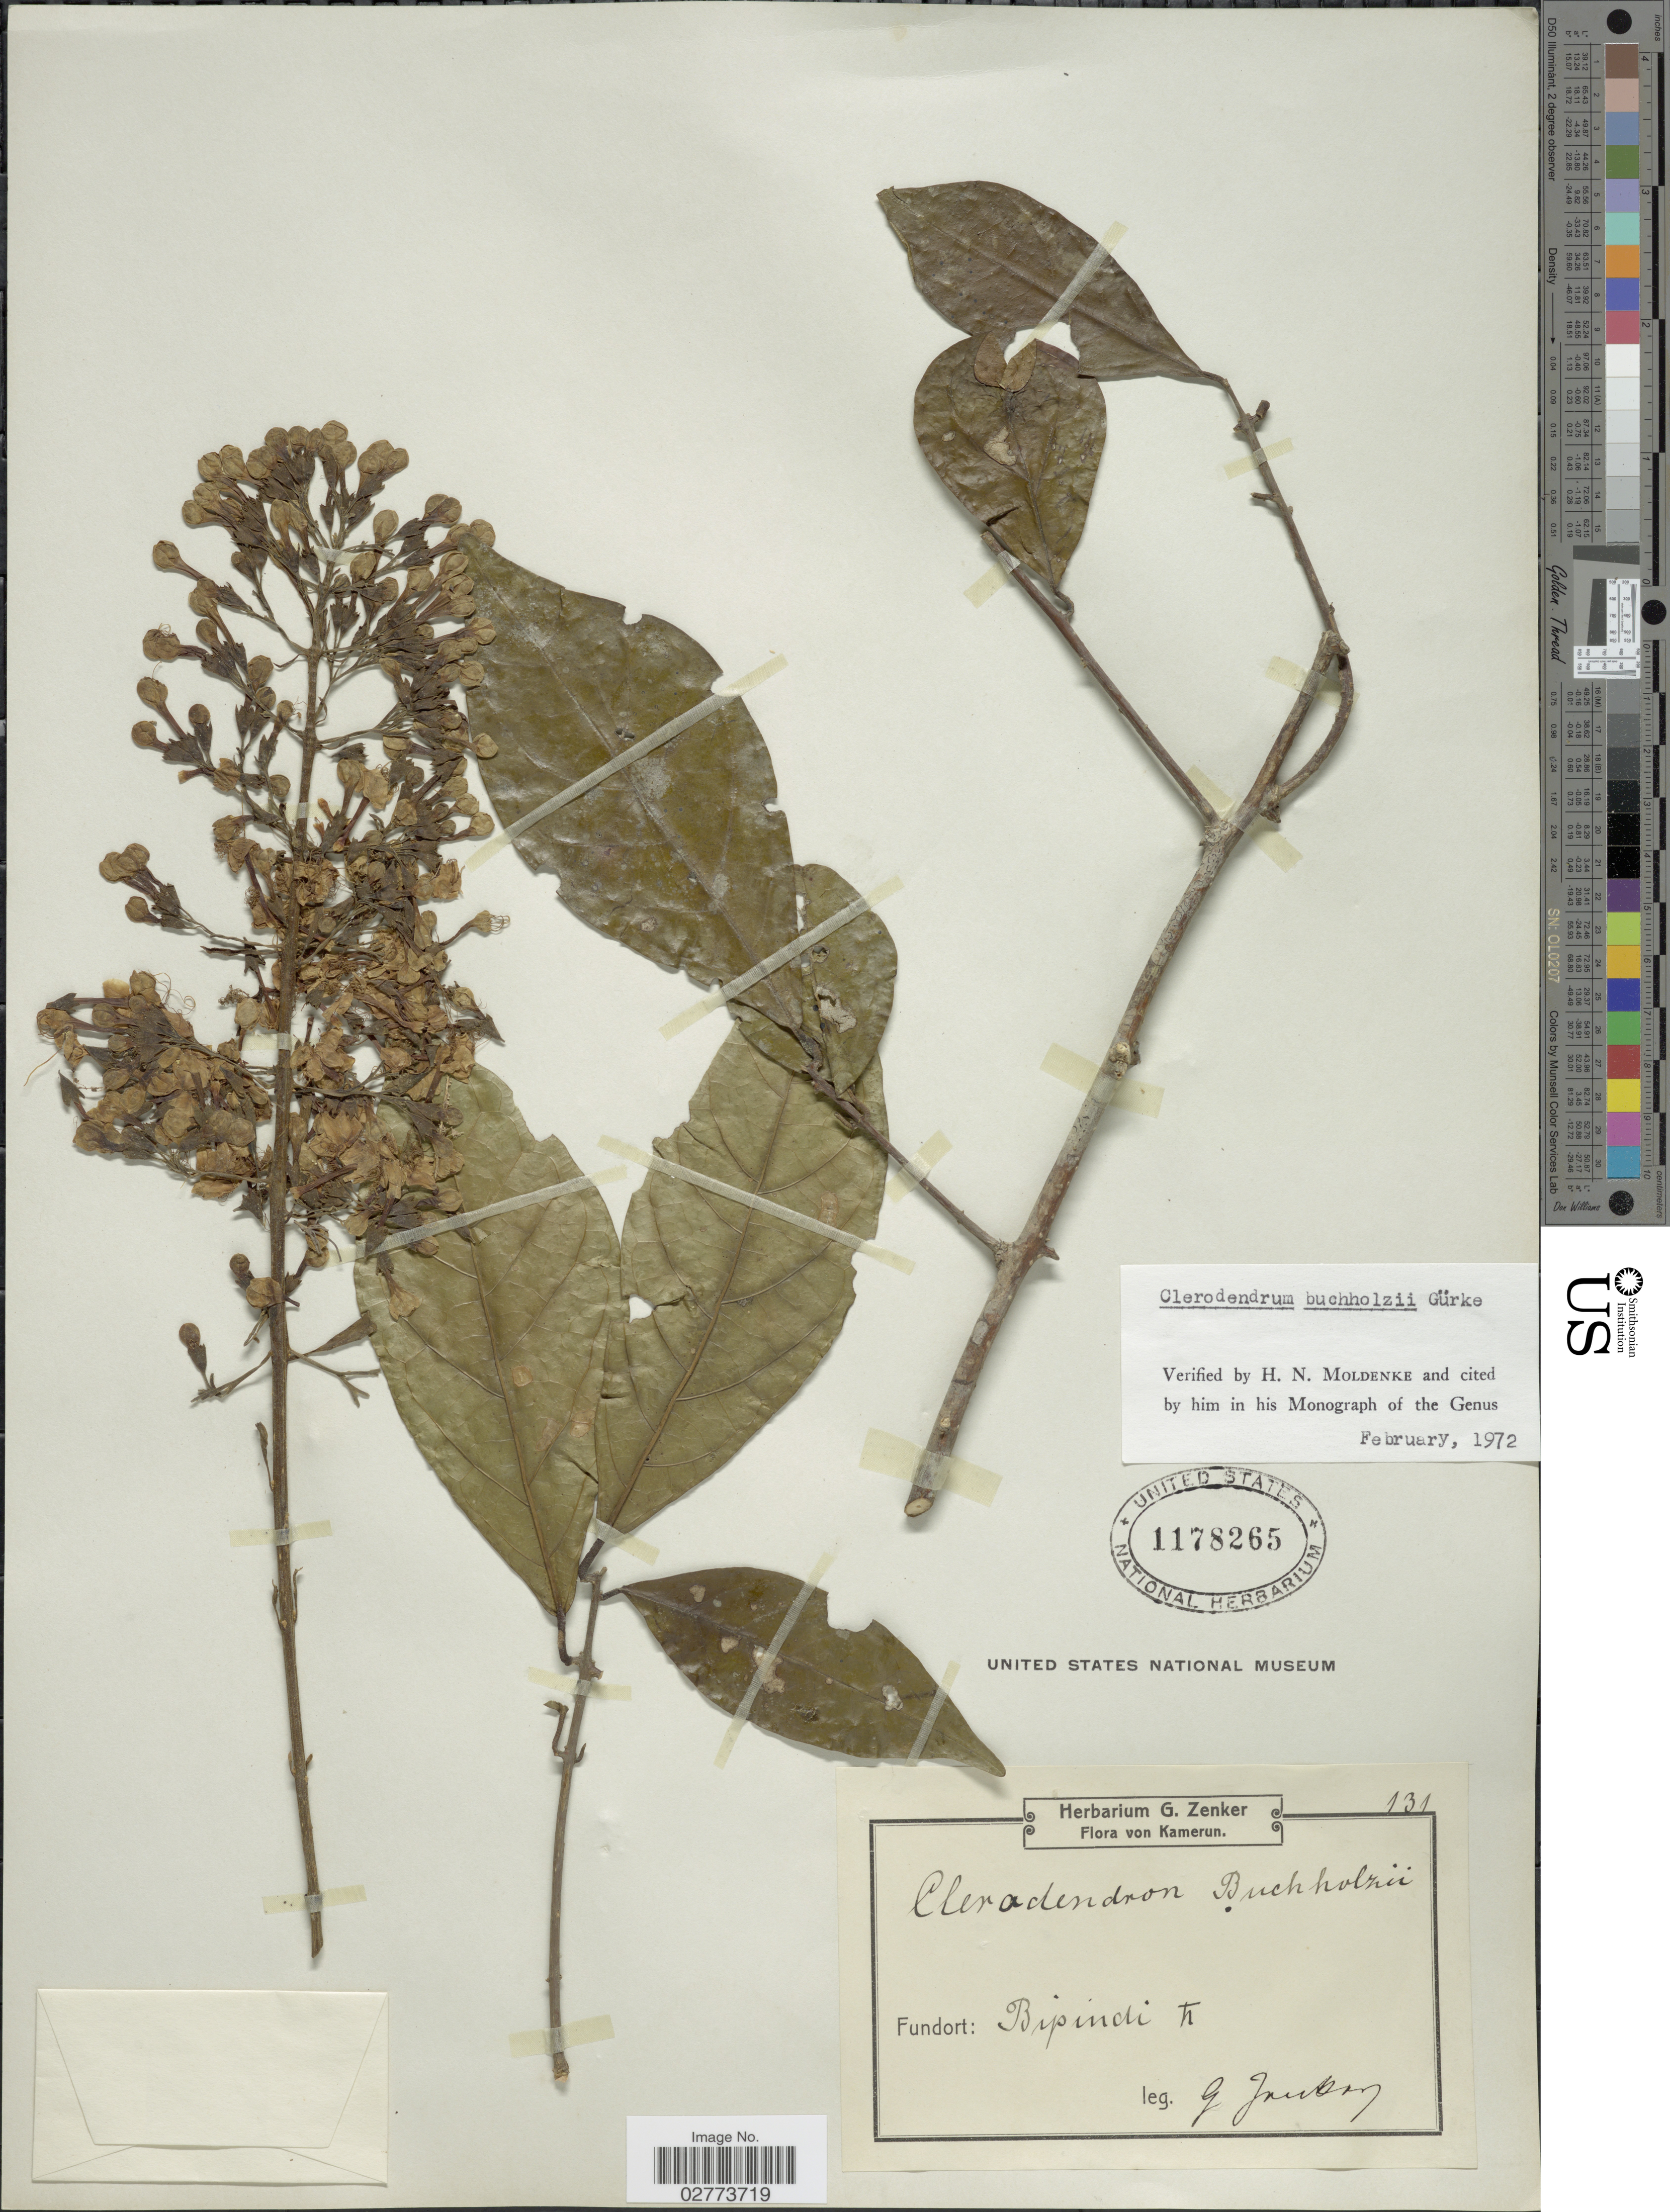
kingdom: Plantae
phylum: Tracheophyta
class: Magnoliopsida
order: Lamiales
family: Lamiaceae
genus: Clerodendrum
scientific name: Clerodendrum buchholzii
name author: Gürke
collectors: G. A. Zenker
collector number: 131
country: Cameroon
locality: Bipindi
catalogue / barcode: US 1178265